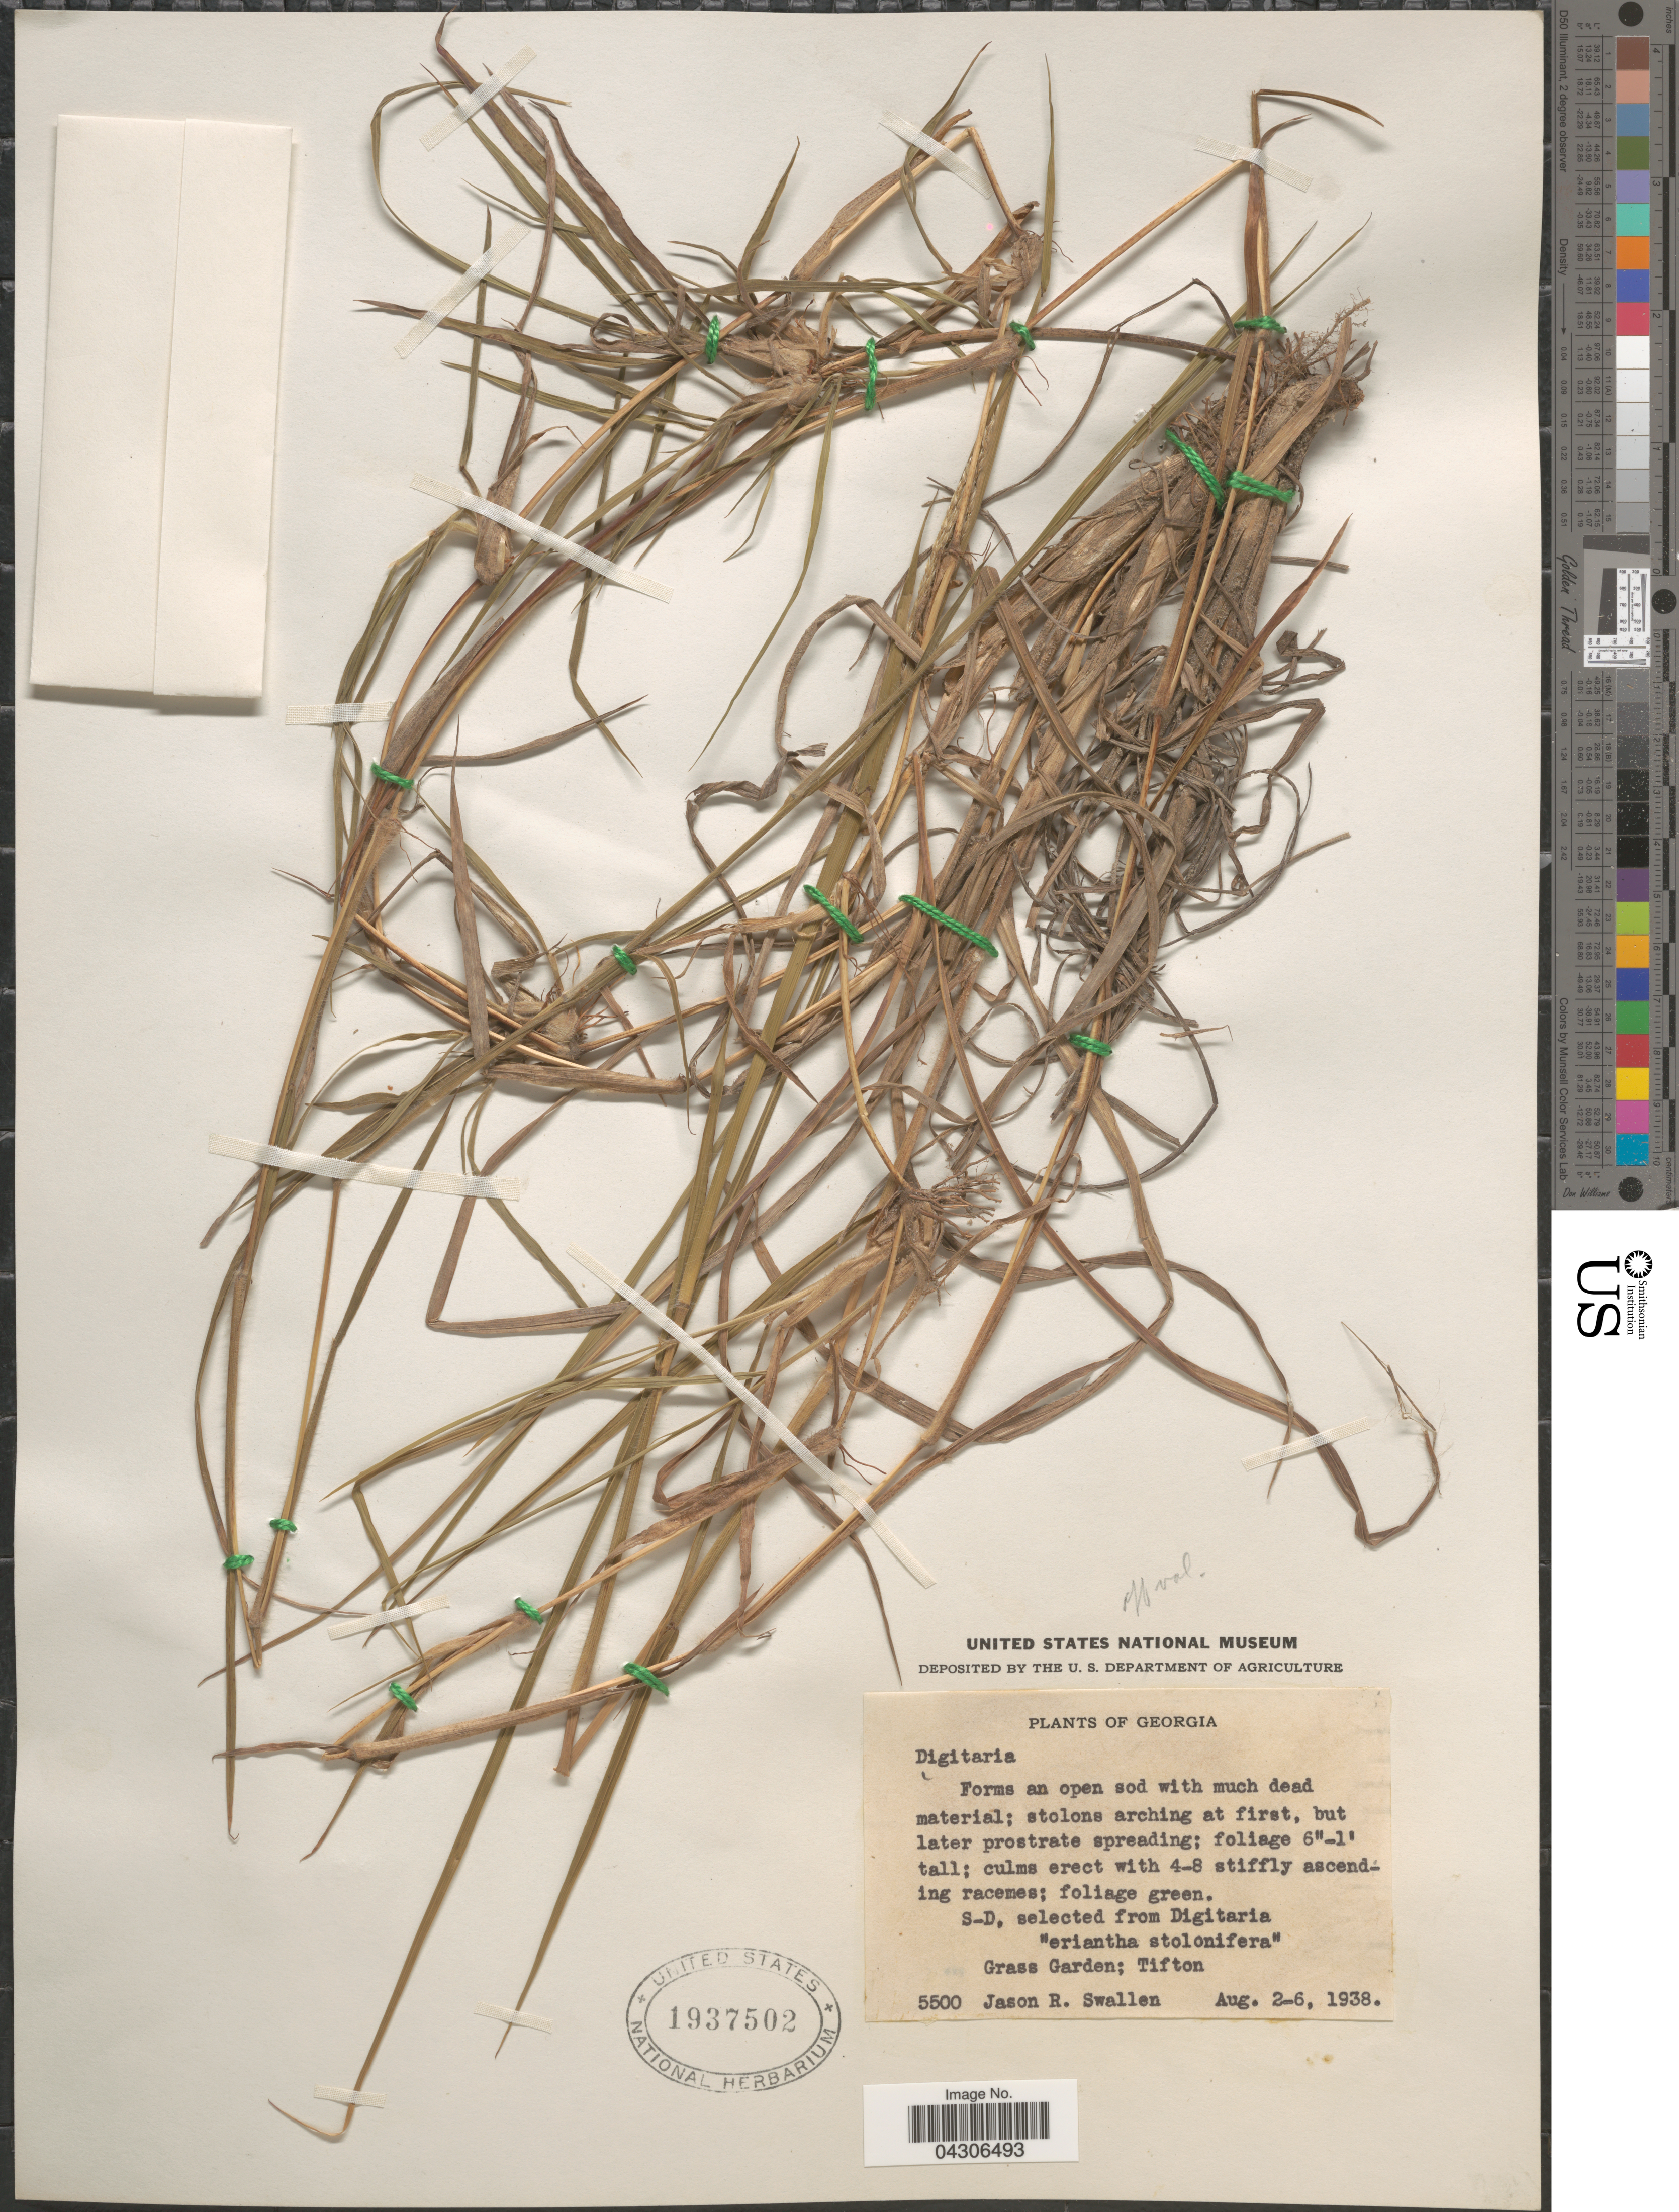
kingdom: Plantae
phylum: Tracheophyta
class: Liliopsida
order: Poales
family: Poaceae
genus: Digitaria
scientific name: Digitaria sp.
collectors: J. R. Swallen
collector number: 5500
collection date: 1938-08-02/1938-08-06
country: United States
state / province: Georgia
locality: Grass Garden; Tifton.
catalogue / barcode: US 1937502